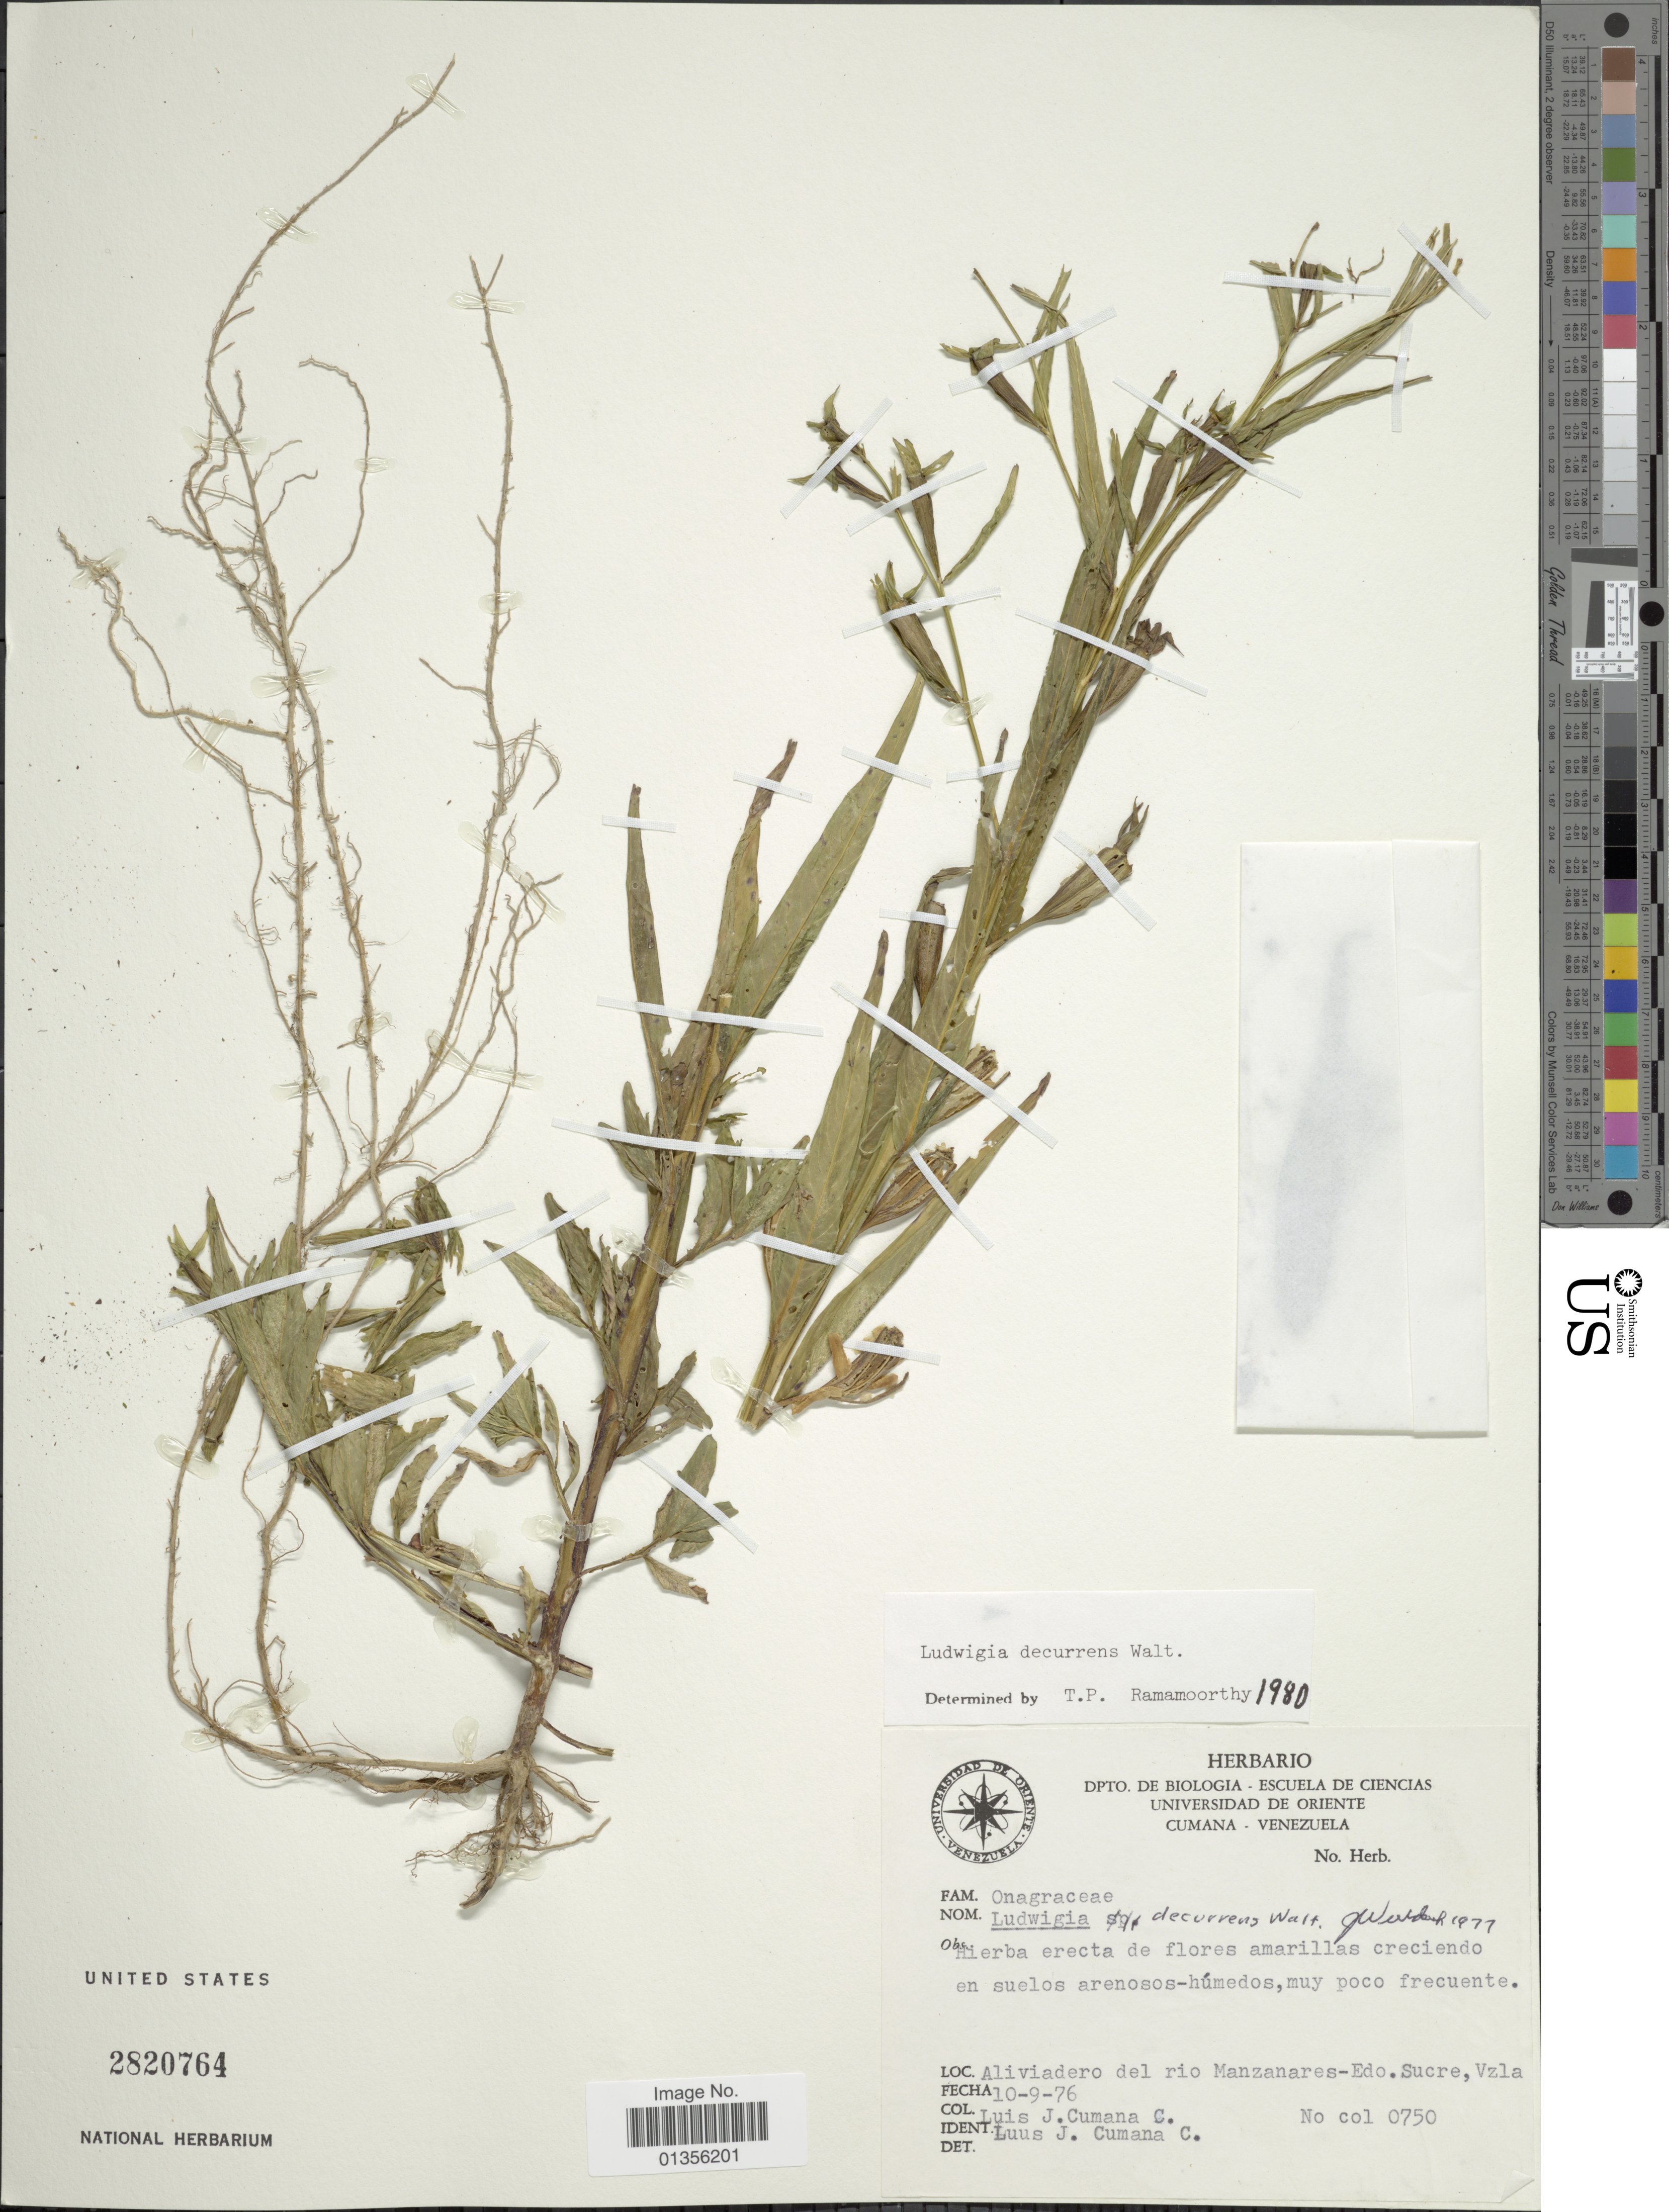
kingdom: Plantae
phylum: Tracheophyta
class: Magnoliopsida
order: Myrtales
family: Onagraceae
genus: Ludwigia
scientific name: Ludwigia decurrens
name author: Walter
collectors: L. J. Cumaná C.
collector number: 0750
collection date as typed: Transcribed d/m/y: 10/9/76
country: Venezuela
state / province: Sucre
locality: Aliviadero del rio Manzanares.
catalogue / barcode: US 2820764